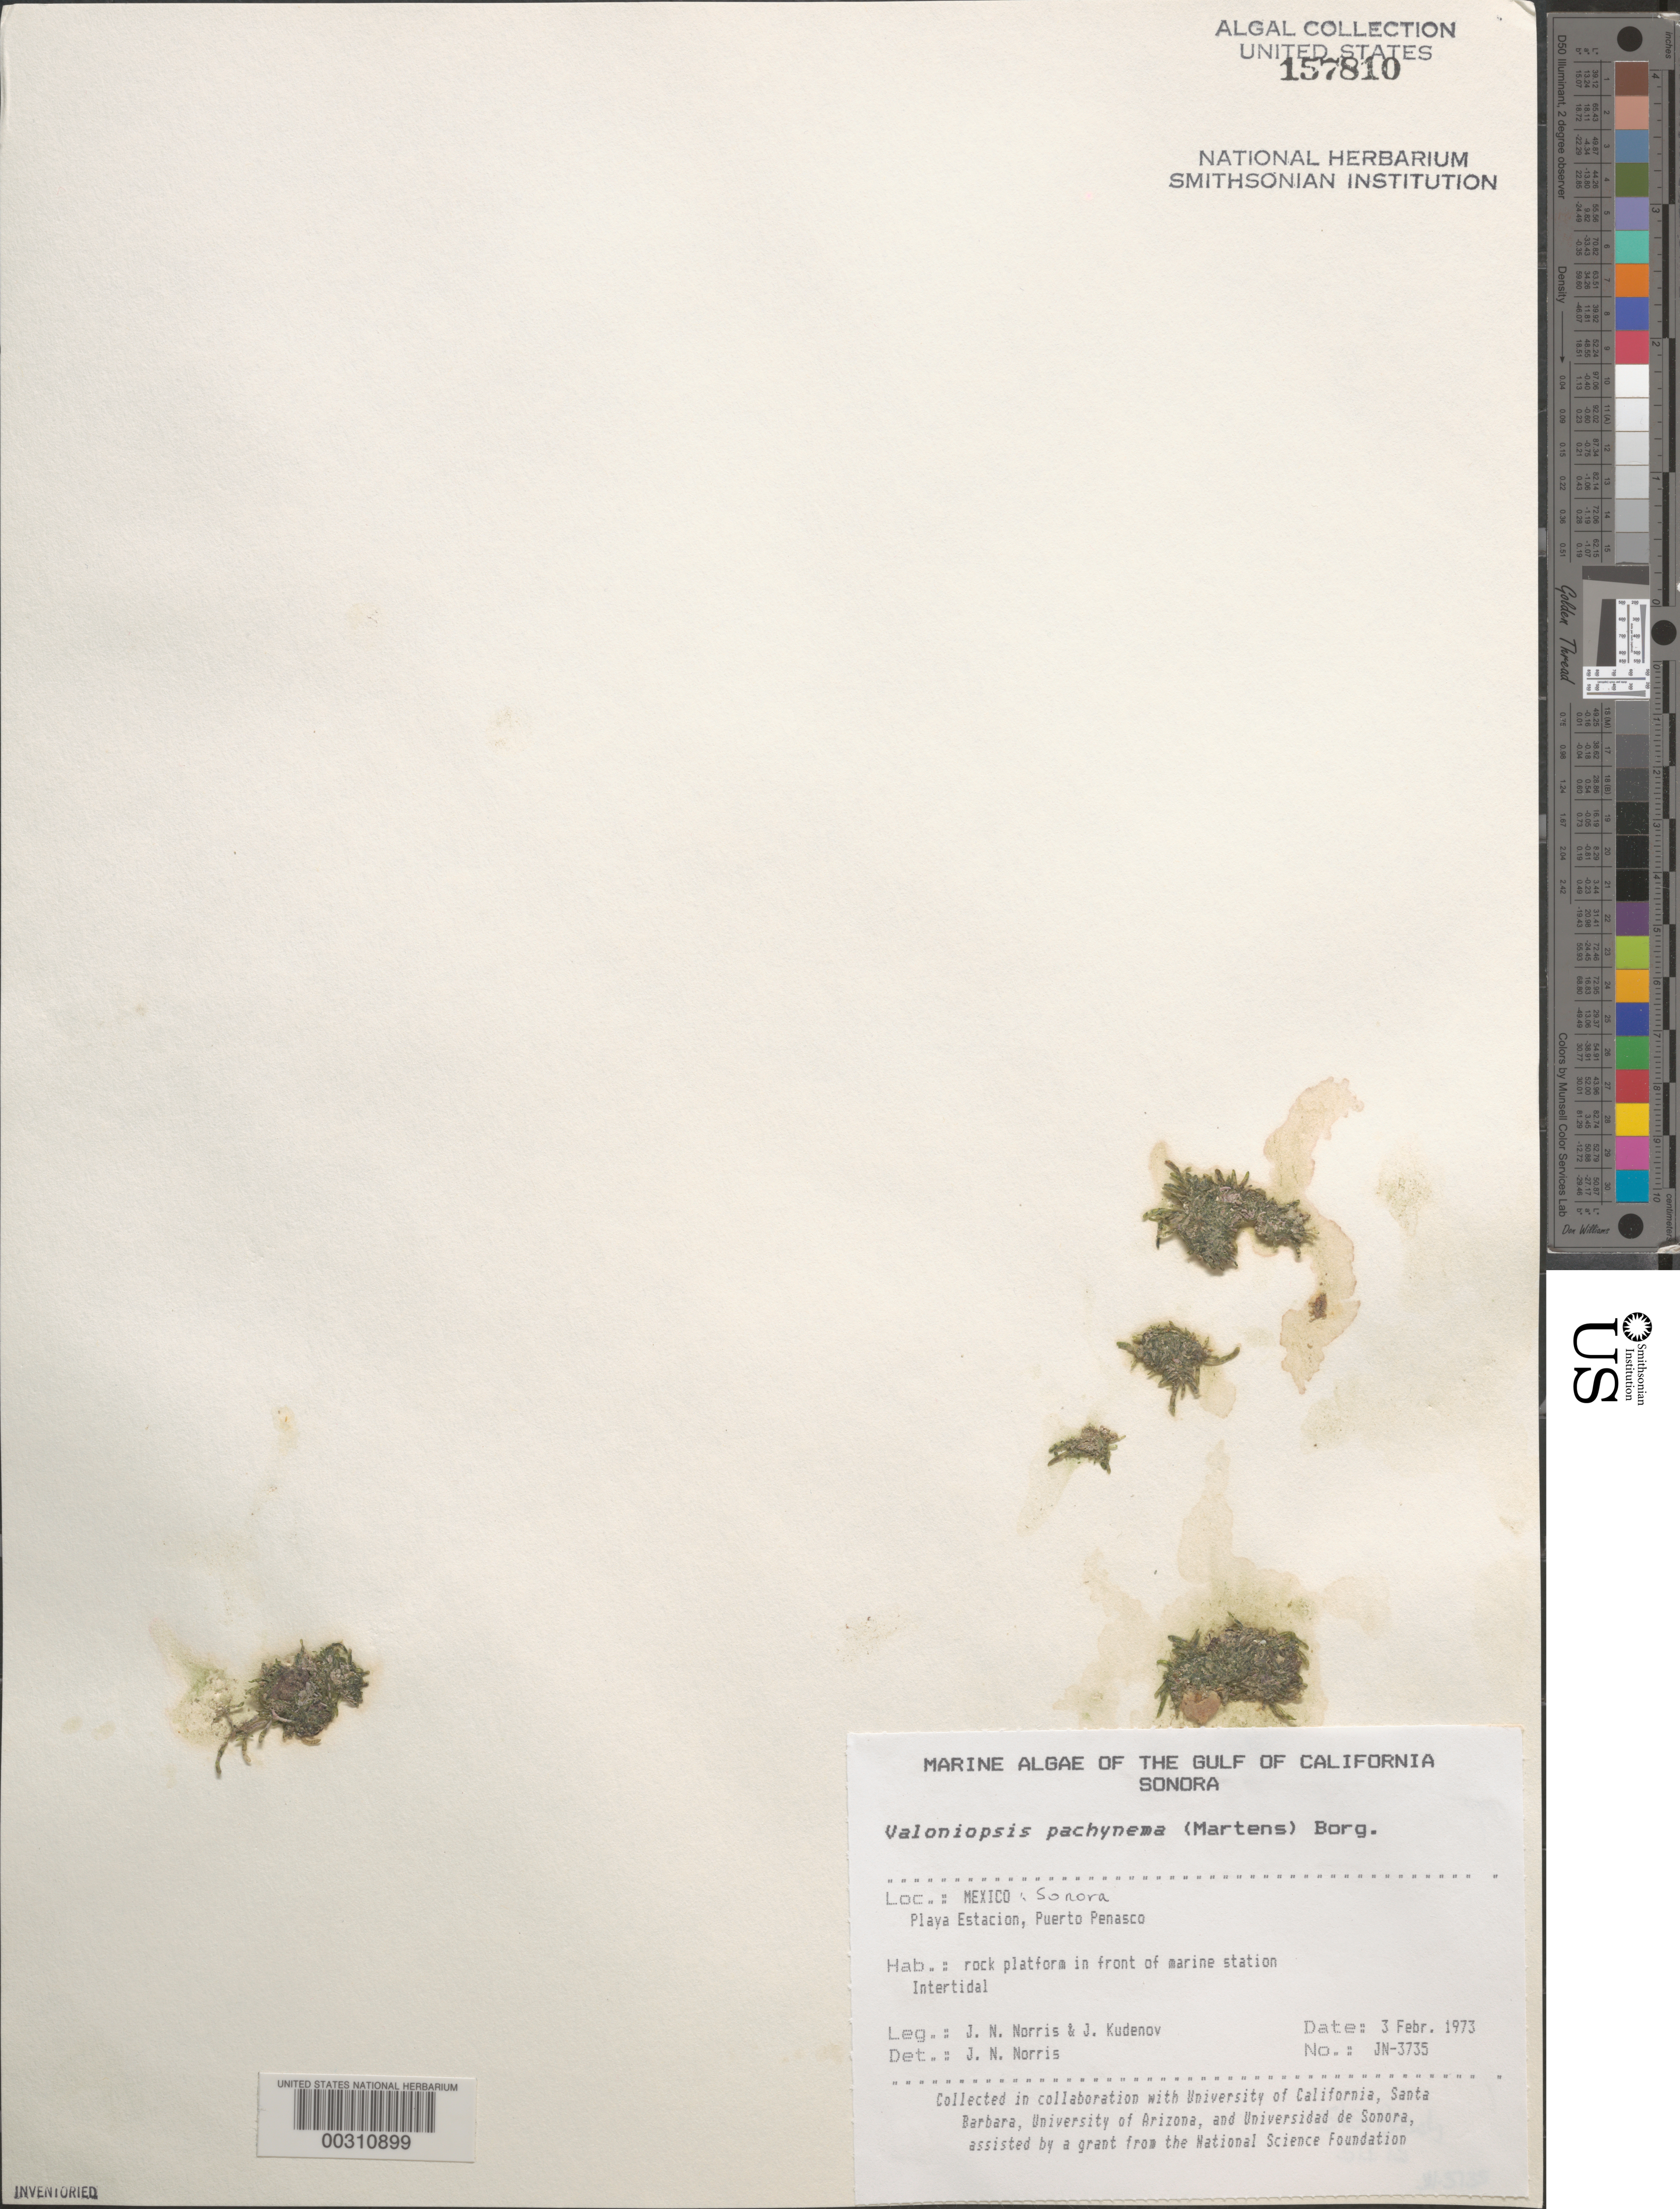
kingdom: Plantae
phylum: Chlorophyta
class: Ulvophyceae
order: Siphonocladales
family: Valoniaceae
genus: Valoniopsis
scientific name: Valoniopsis pachynema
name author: (G. Martens) Børgesen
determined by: Norris, James N.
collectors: J. N. Norris & J. Kudenov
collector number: JN-3735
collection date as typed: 03 Feb 1973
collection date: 1973-02-03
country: Mexico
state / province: Sonora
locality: Playa Estacion, Puerto Penasco, marine station shore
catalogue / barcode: US 157810